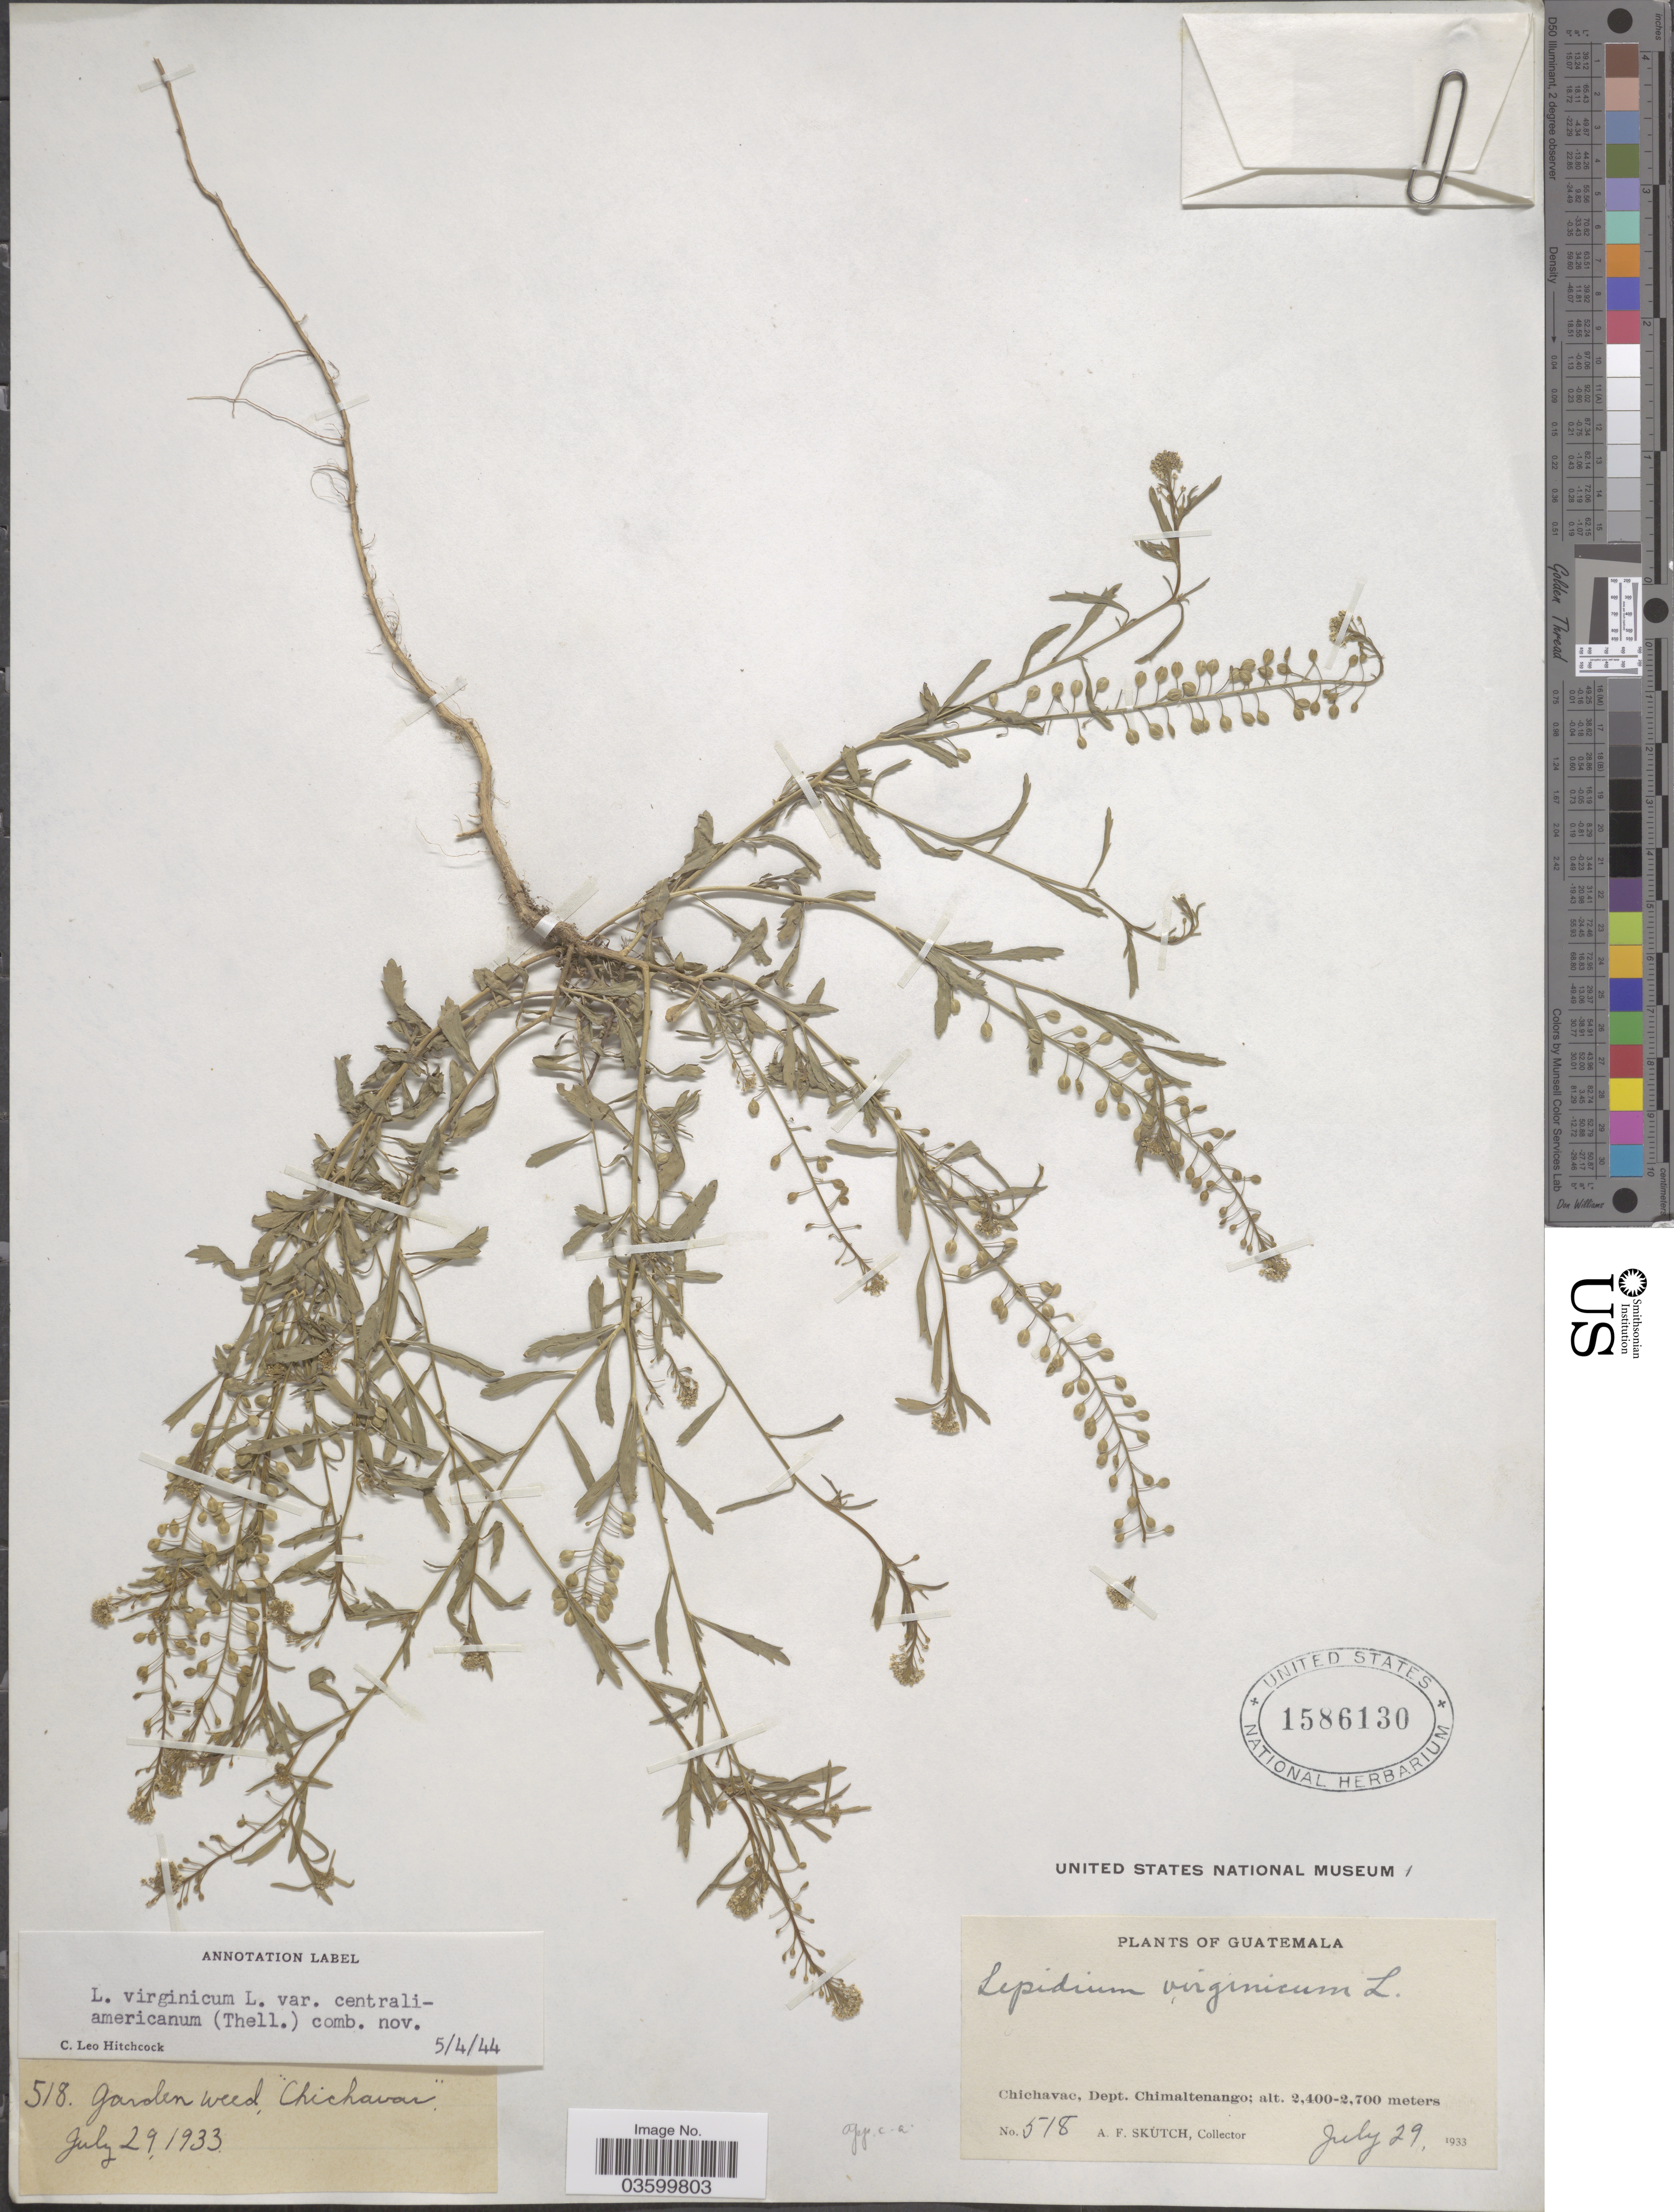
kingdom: Plantae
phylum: Tracheophyta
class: Magnoliopsida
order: Brassicales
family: Brassicaceae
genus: Lepidium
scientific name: Lepidium virginicum var. centrali-americanum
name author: (Thell.) C.L. Hitchc.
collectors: A. F. Skutch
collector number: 518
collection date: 1933-07-29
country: Guatemala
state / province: Chimaltenango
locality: Chichavac, Dept. Chimaltenango.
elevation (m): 2400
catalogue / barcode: US 1586130